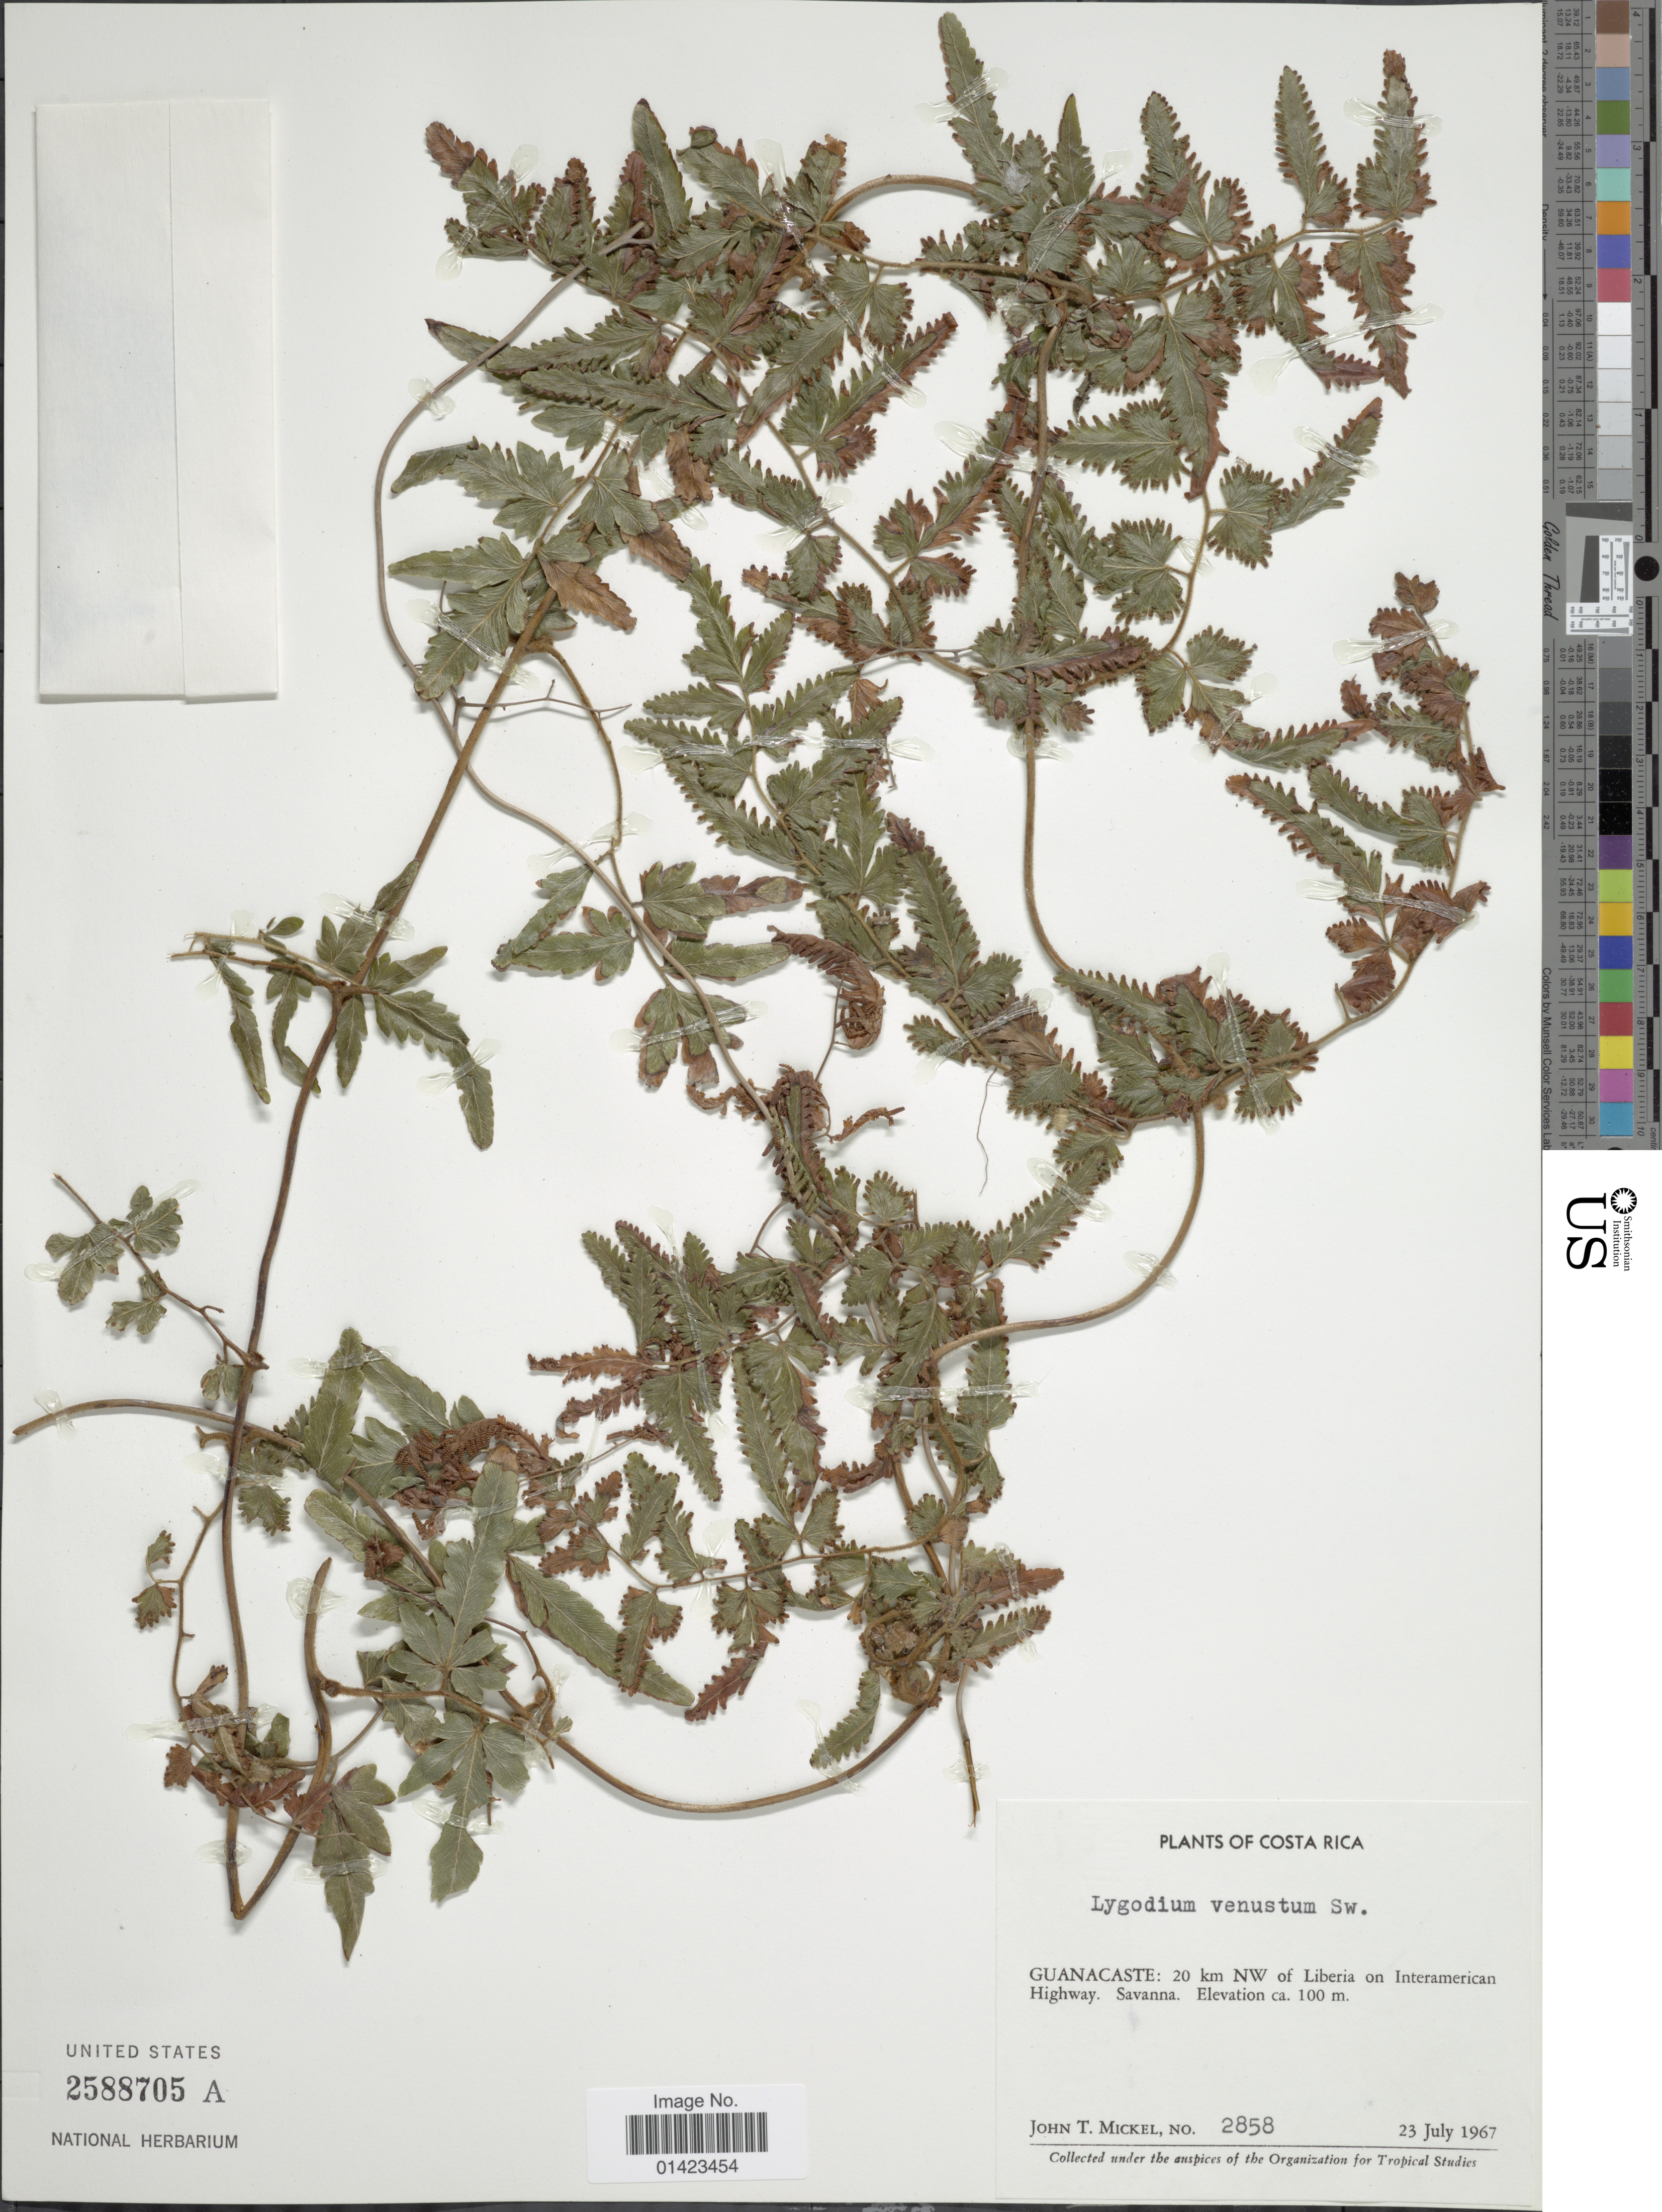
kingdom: Plantae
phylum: Tracheophyta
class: Polypodiopsida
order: Schizaeales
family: Lygodiaceae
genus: Lygodium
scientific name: Lygodium venustum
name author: Sw.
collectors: J. T. Mickel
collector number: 2858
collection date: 1967-07-23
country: Costa Rica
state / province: Guanacaste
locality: Guanacaste: 20km NW of Liberia on Interamerican Highway, savanna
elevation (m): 100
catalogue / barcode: US 2588705A